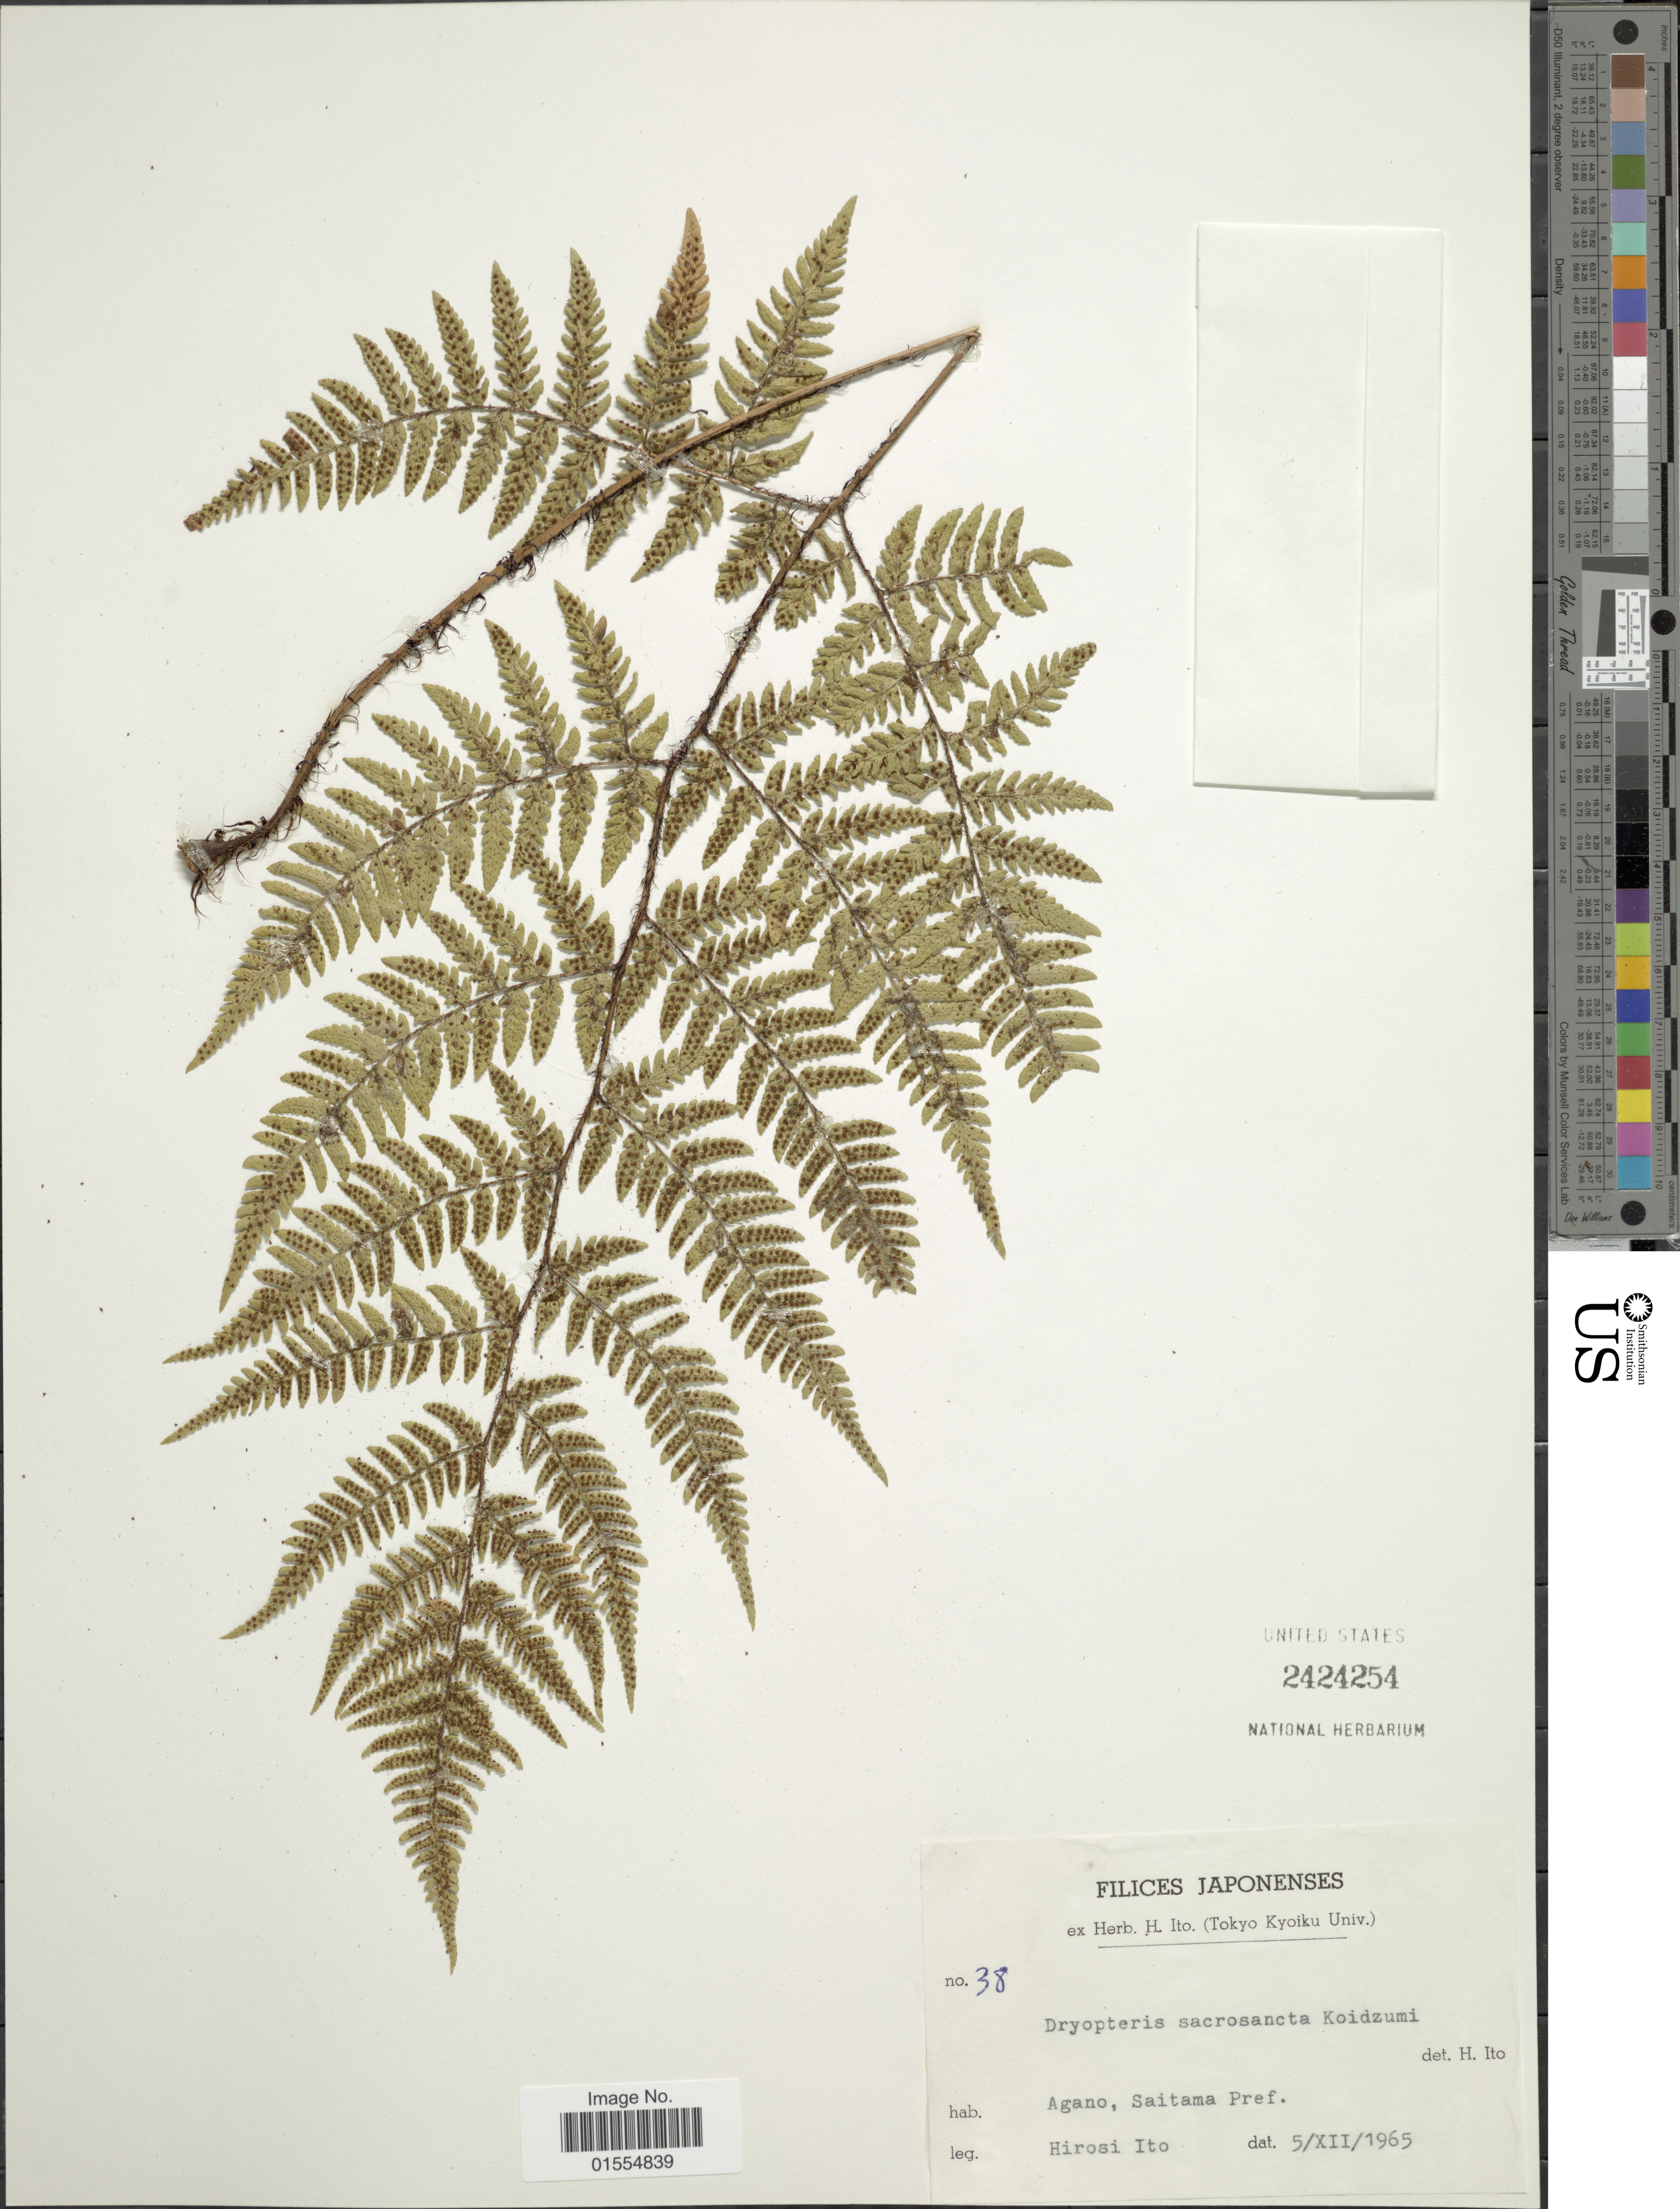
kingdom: Plantae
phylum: Tracheophyta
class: Polypodiopsida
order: Polypodiales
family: Dryopteridaceae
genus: Dryopteris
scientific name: Dryopteris sacrosancta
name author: Koidz.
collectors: H. Itô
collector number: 38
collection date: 1965-12-05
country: Japan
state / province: Saitama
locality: Japonenses, Agano, Saitama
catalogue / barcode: US 2424254